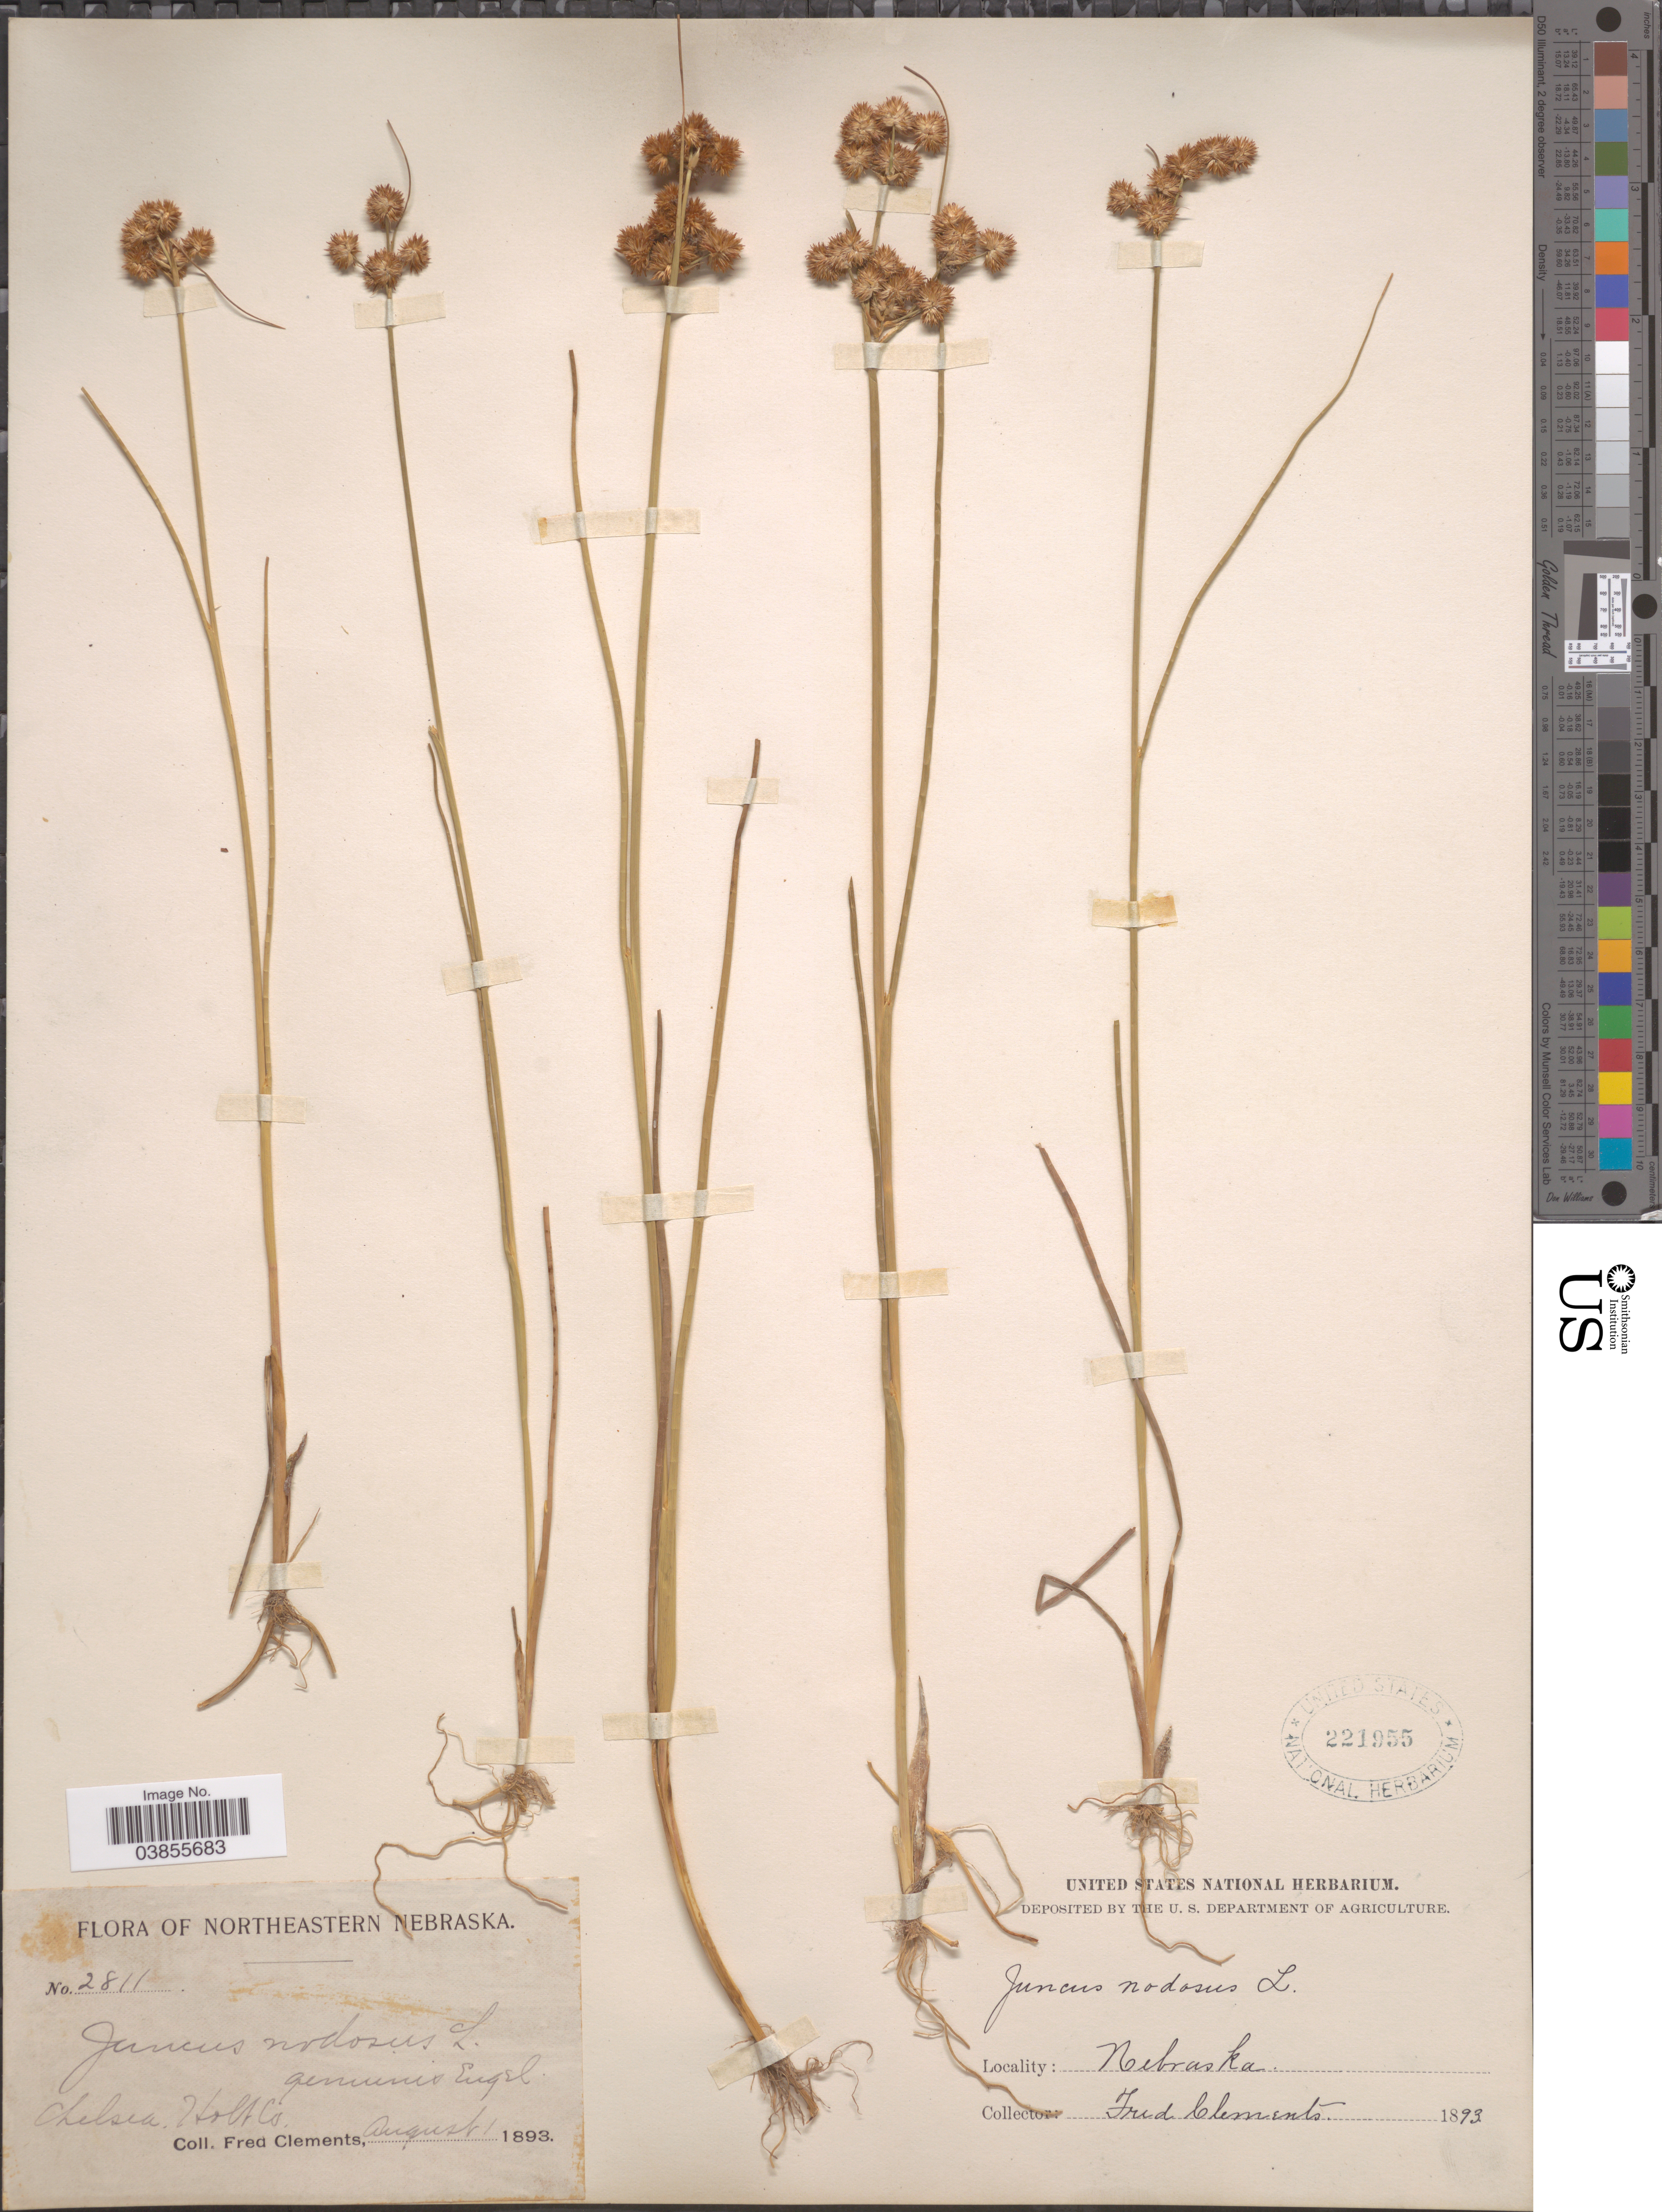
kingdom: Plantae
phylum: Tracheophyta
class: Liliopsida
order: Poales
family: Juncaceae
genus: Juncus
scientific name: Juncus nodosus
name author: L.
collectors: F. Clements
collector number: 2811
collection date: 1893-08-01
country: United States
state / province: Nebraska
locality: Northeastern Nebraska. Chelsea. Holt Co.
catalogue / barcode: US 221955